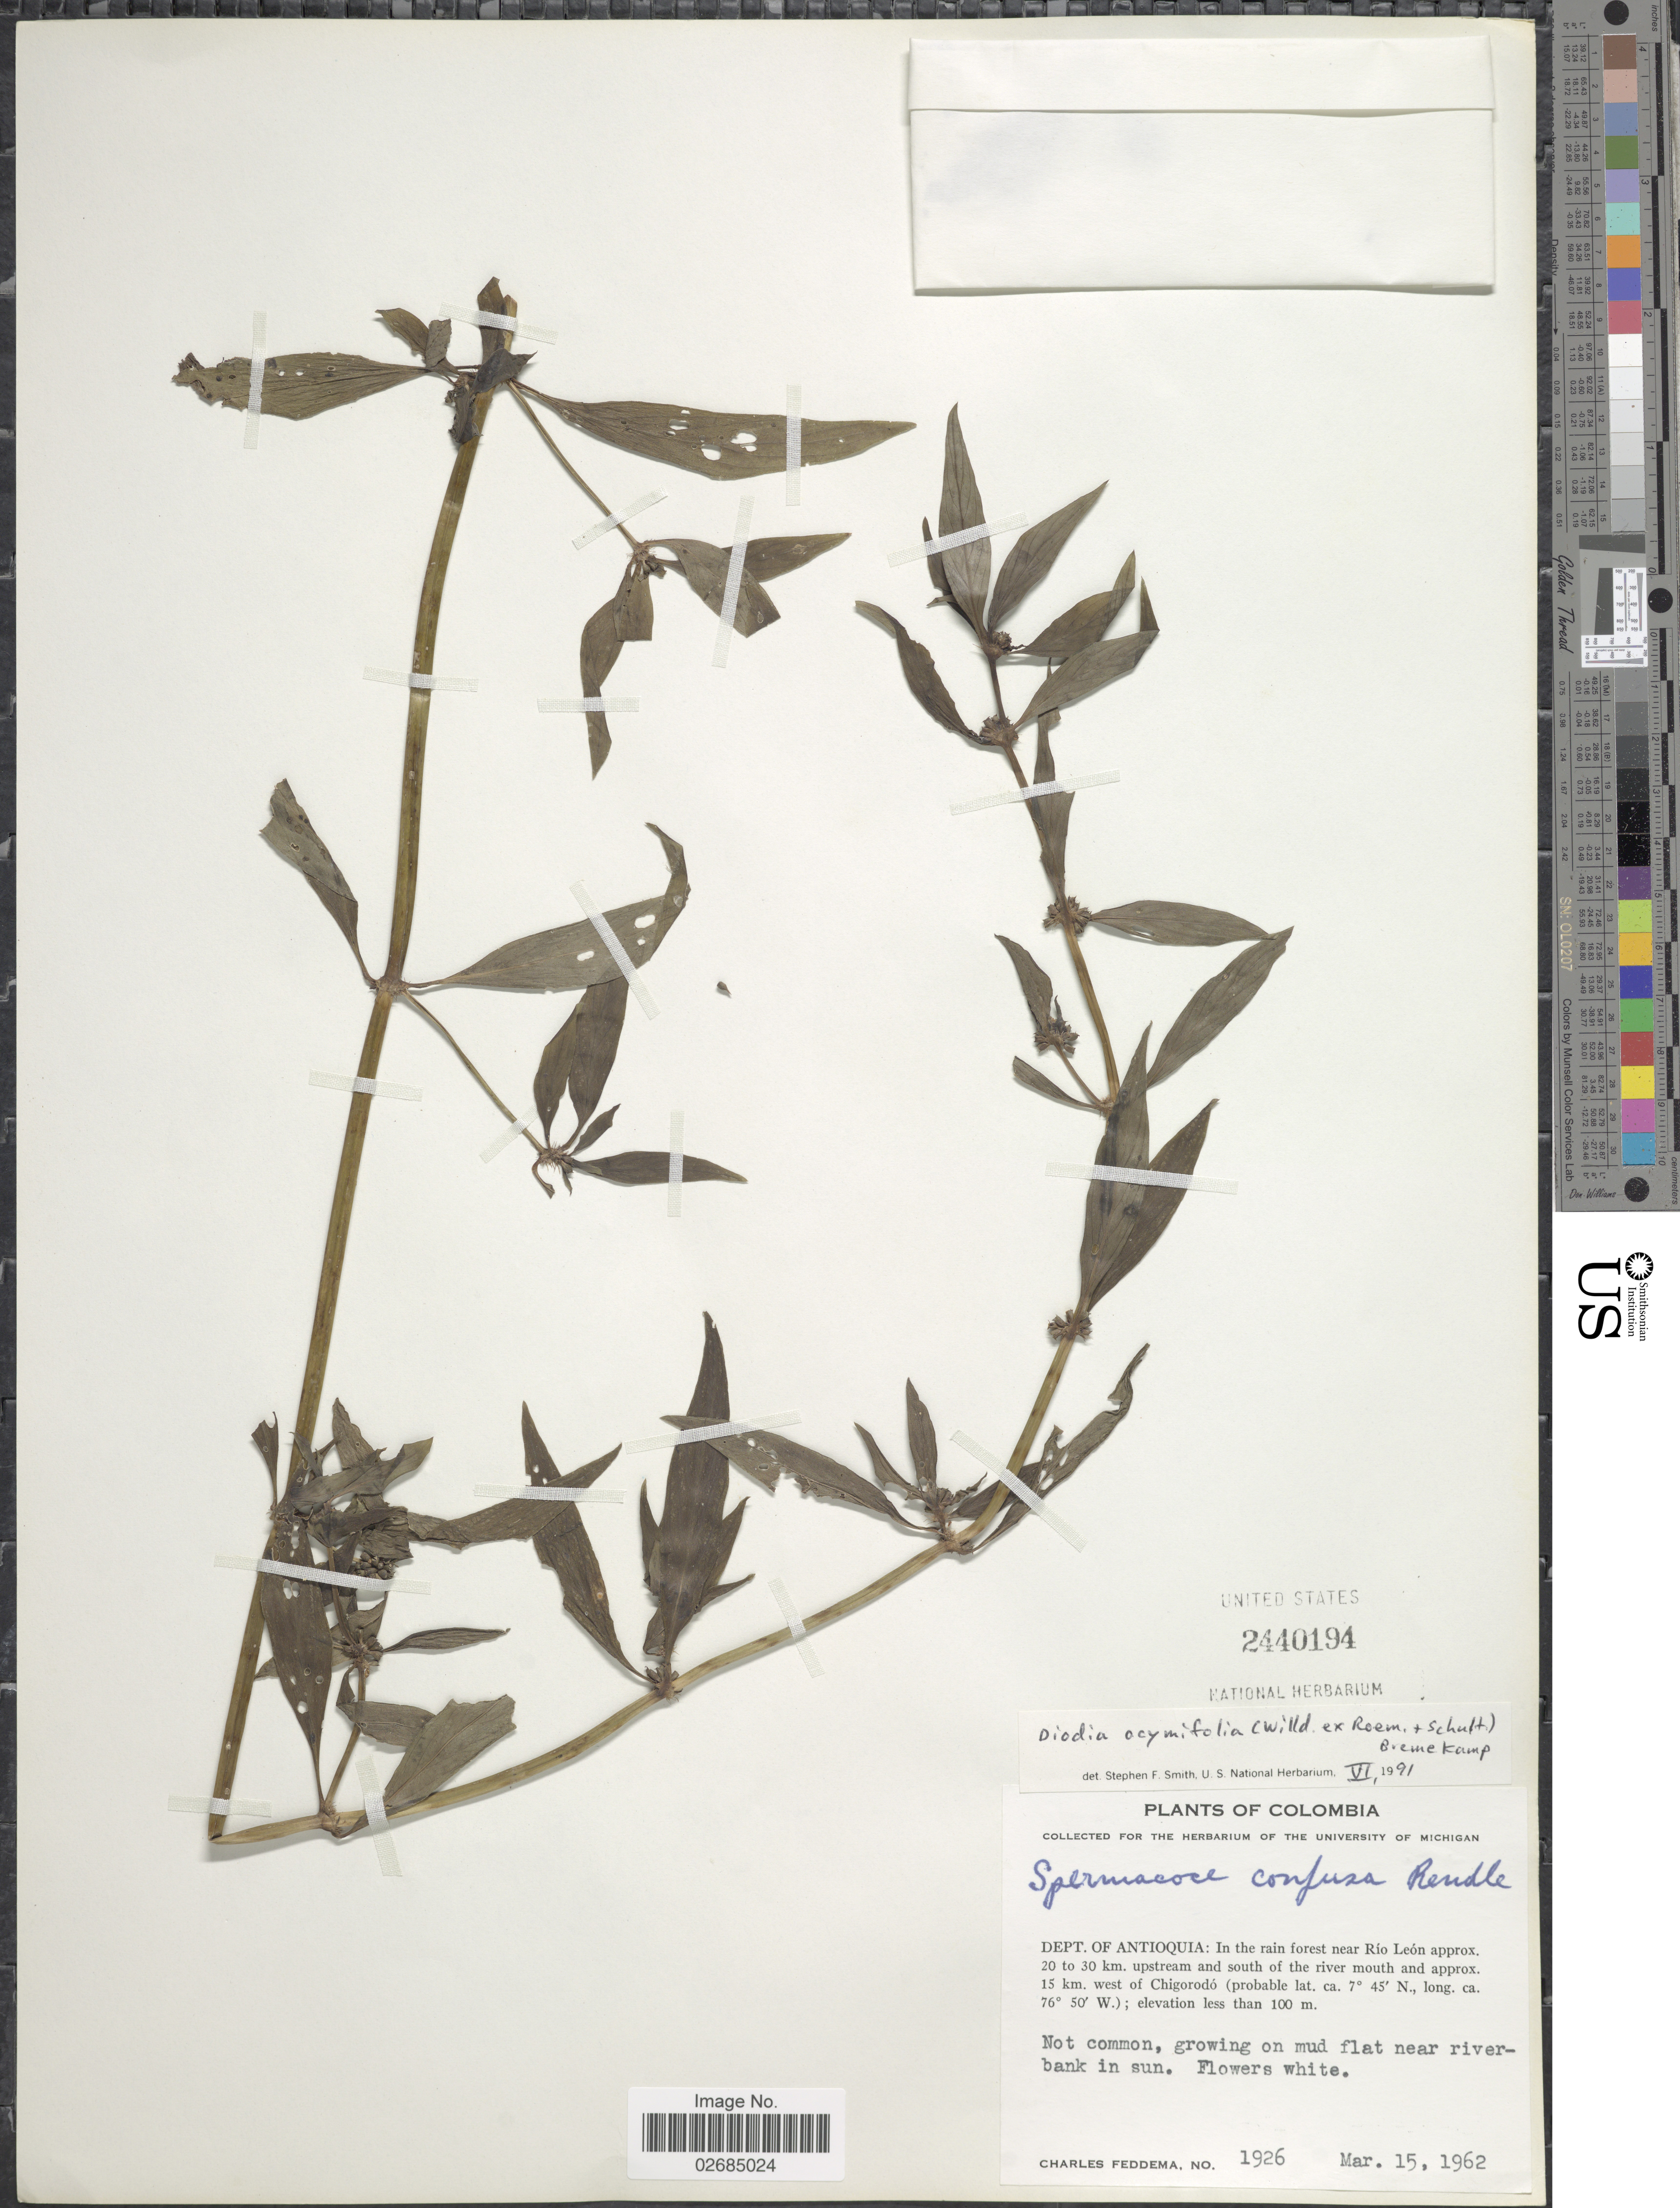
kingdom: Plantae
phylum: Tracheophyta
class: Magnoliopsida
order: Gentianales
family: Rubiaceae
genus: Diodia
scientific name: Diodia ocimifolia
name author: (Willd. ex Roem. & Schult.) Bremek.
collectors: C. Feddema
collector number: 1926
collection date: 1962-03-15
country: Colombia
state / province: Antioquia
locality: Dept. of Antioquia: In the rain forest near Rio Leon approx. 20 to 30 km. upstream and south of the river mouth and approx. 15 km. west of Chigorodo.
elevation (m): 100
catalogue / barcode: US 2440194